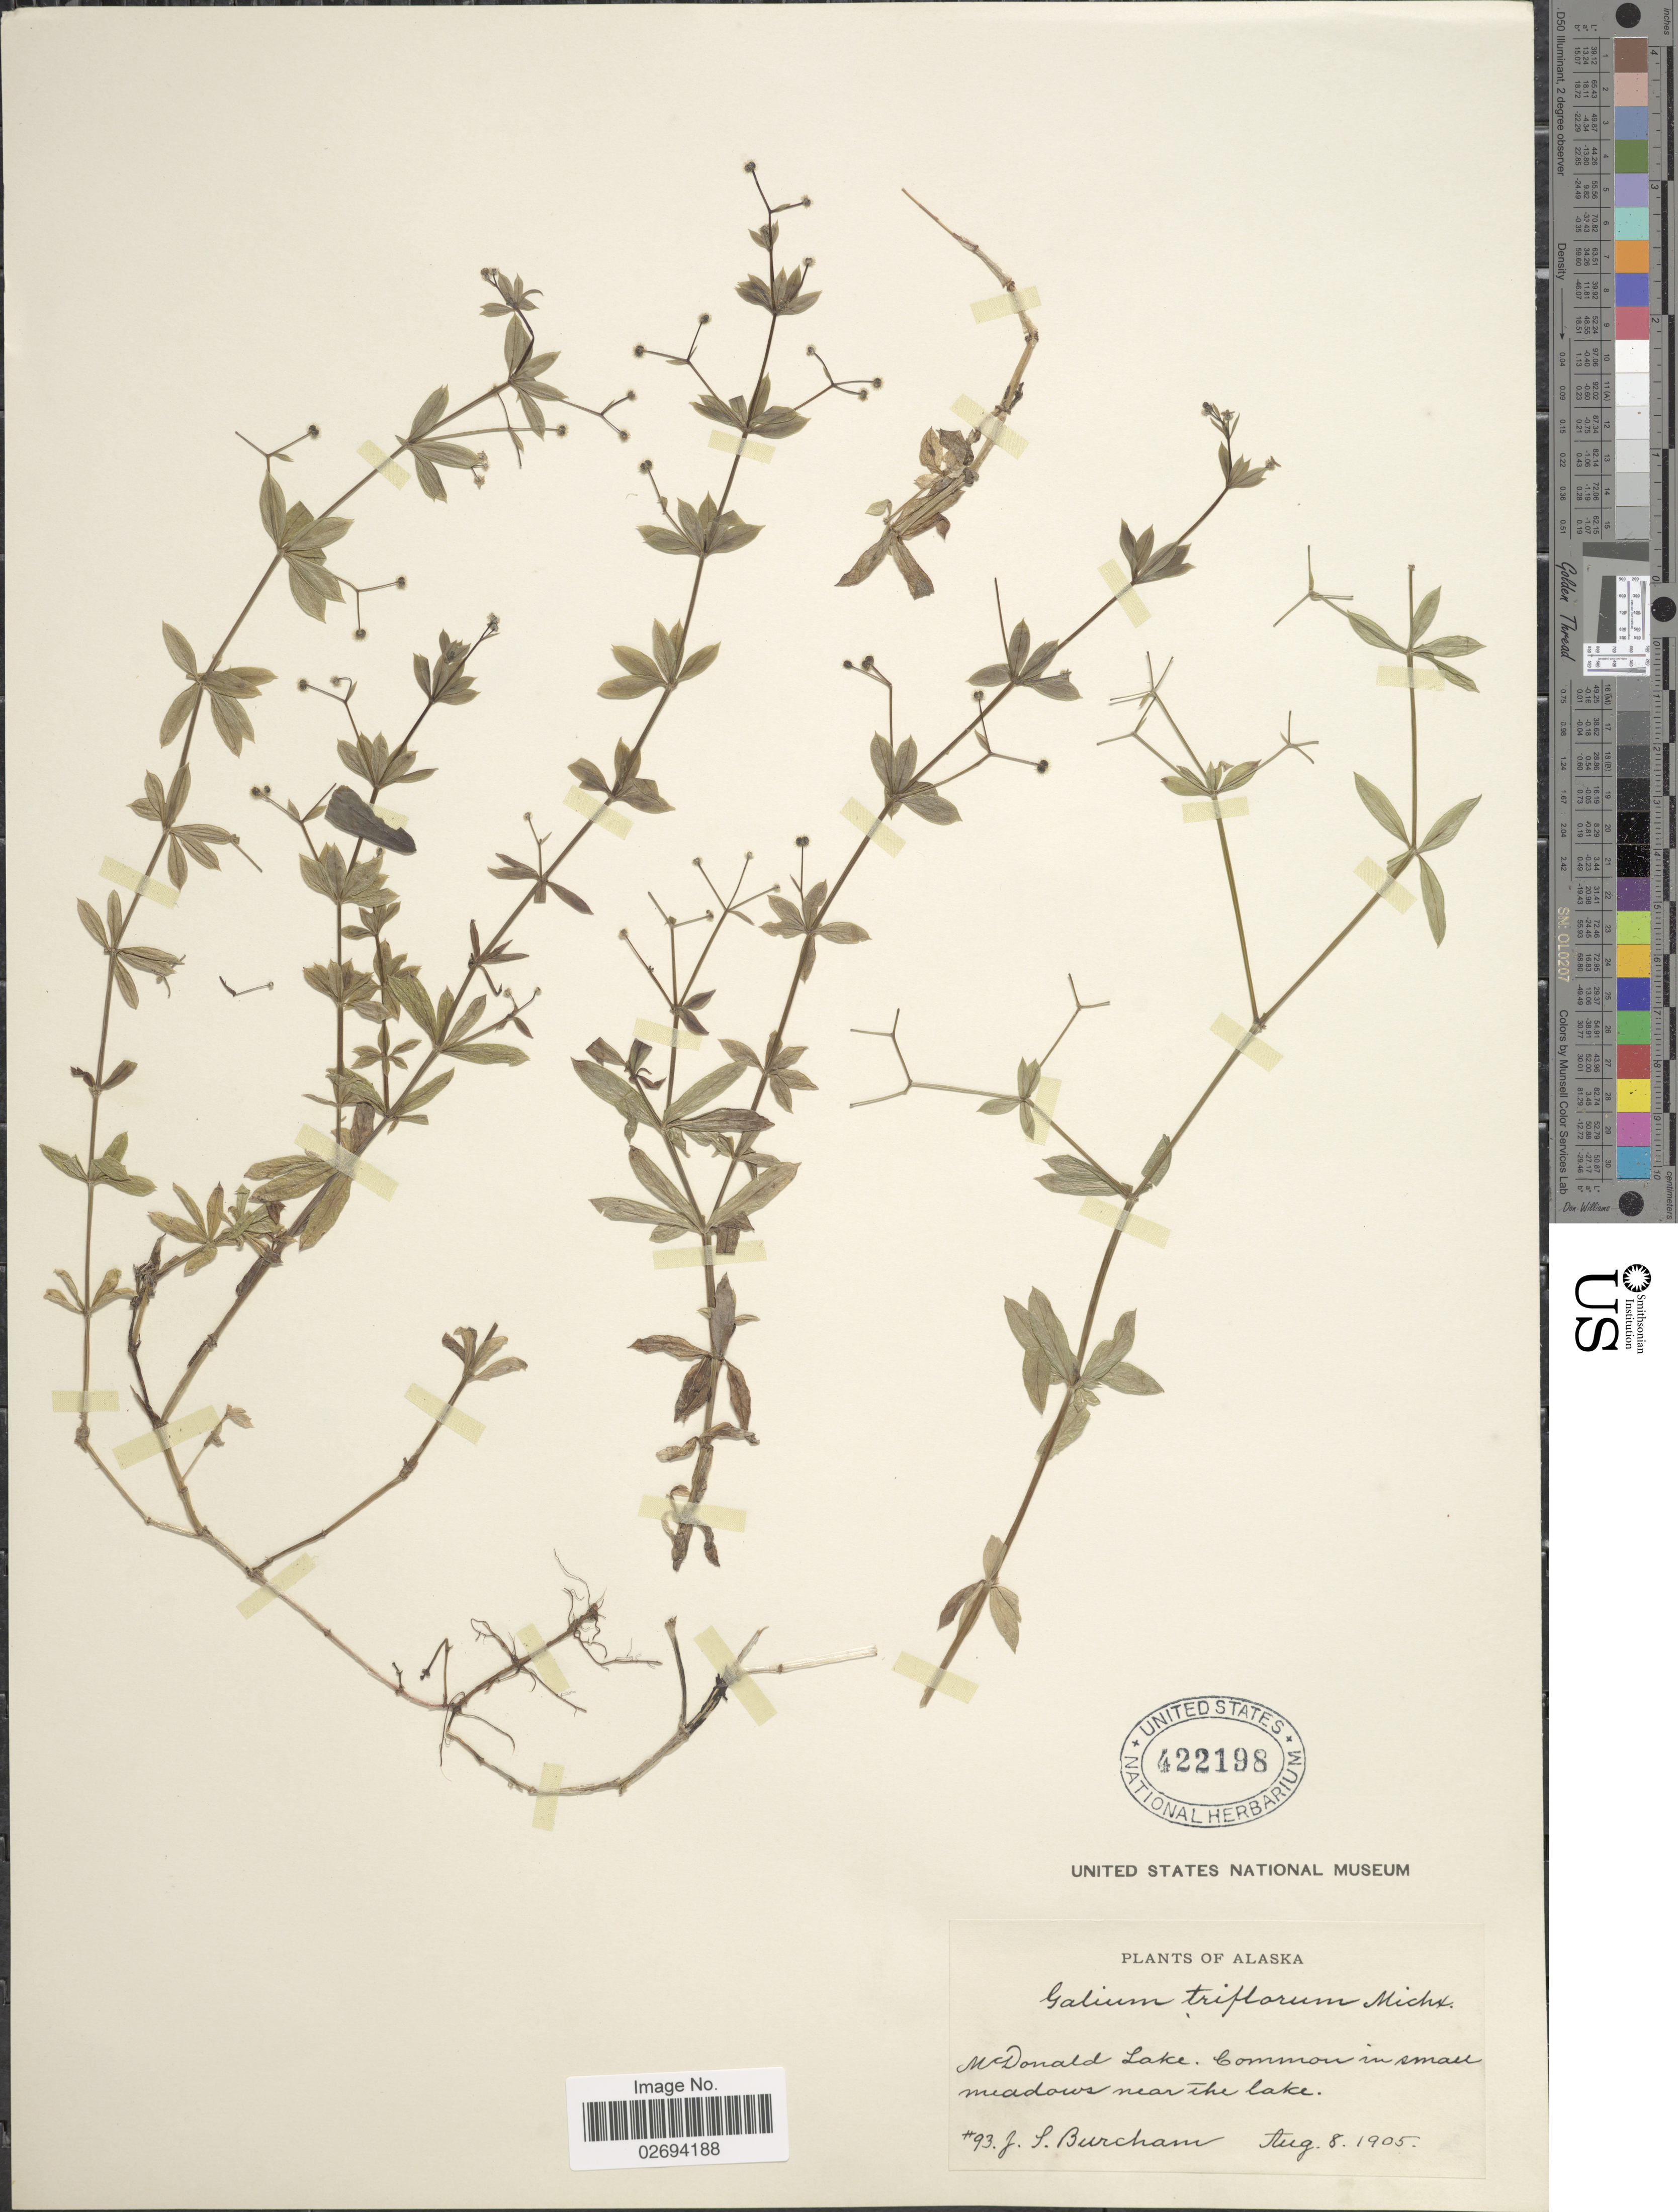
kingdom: Plantae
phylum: Tracheophyta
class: Magnoliopsida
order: Gentianales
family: Rubiaceae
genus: Galium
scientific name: Galium triflorum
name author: Michx.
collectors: J. Burcham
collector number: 93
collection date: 1905-08-08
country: United States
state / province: Alaska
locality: McDonald Lake, in small meadows near the lake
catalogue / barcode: US 422198